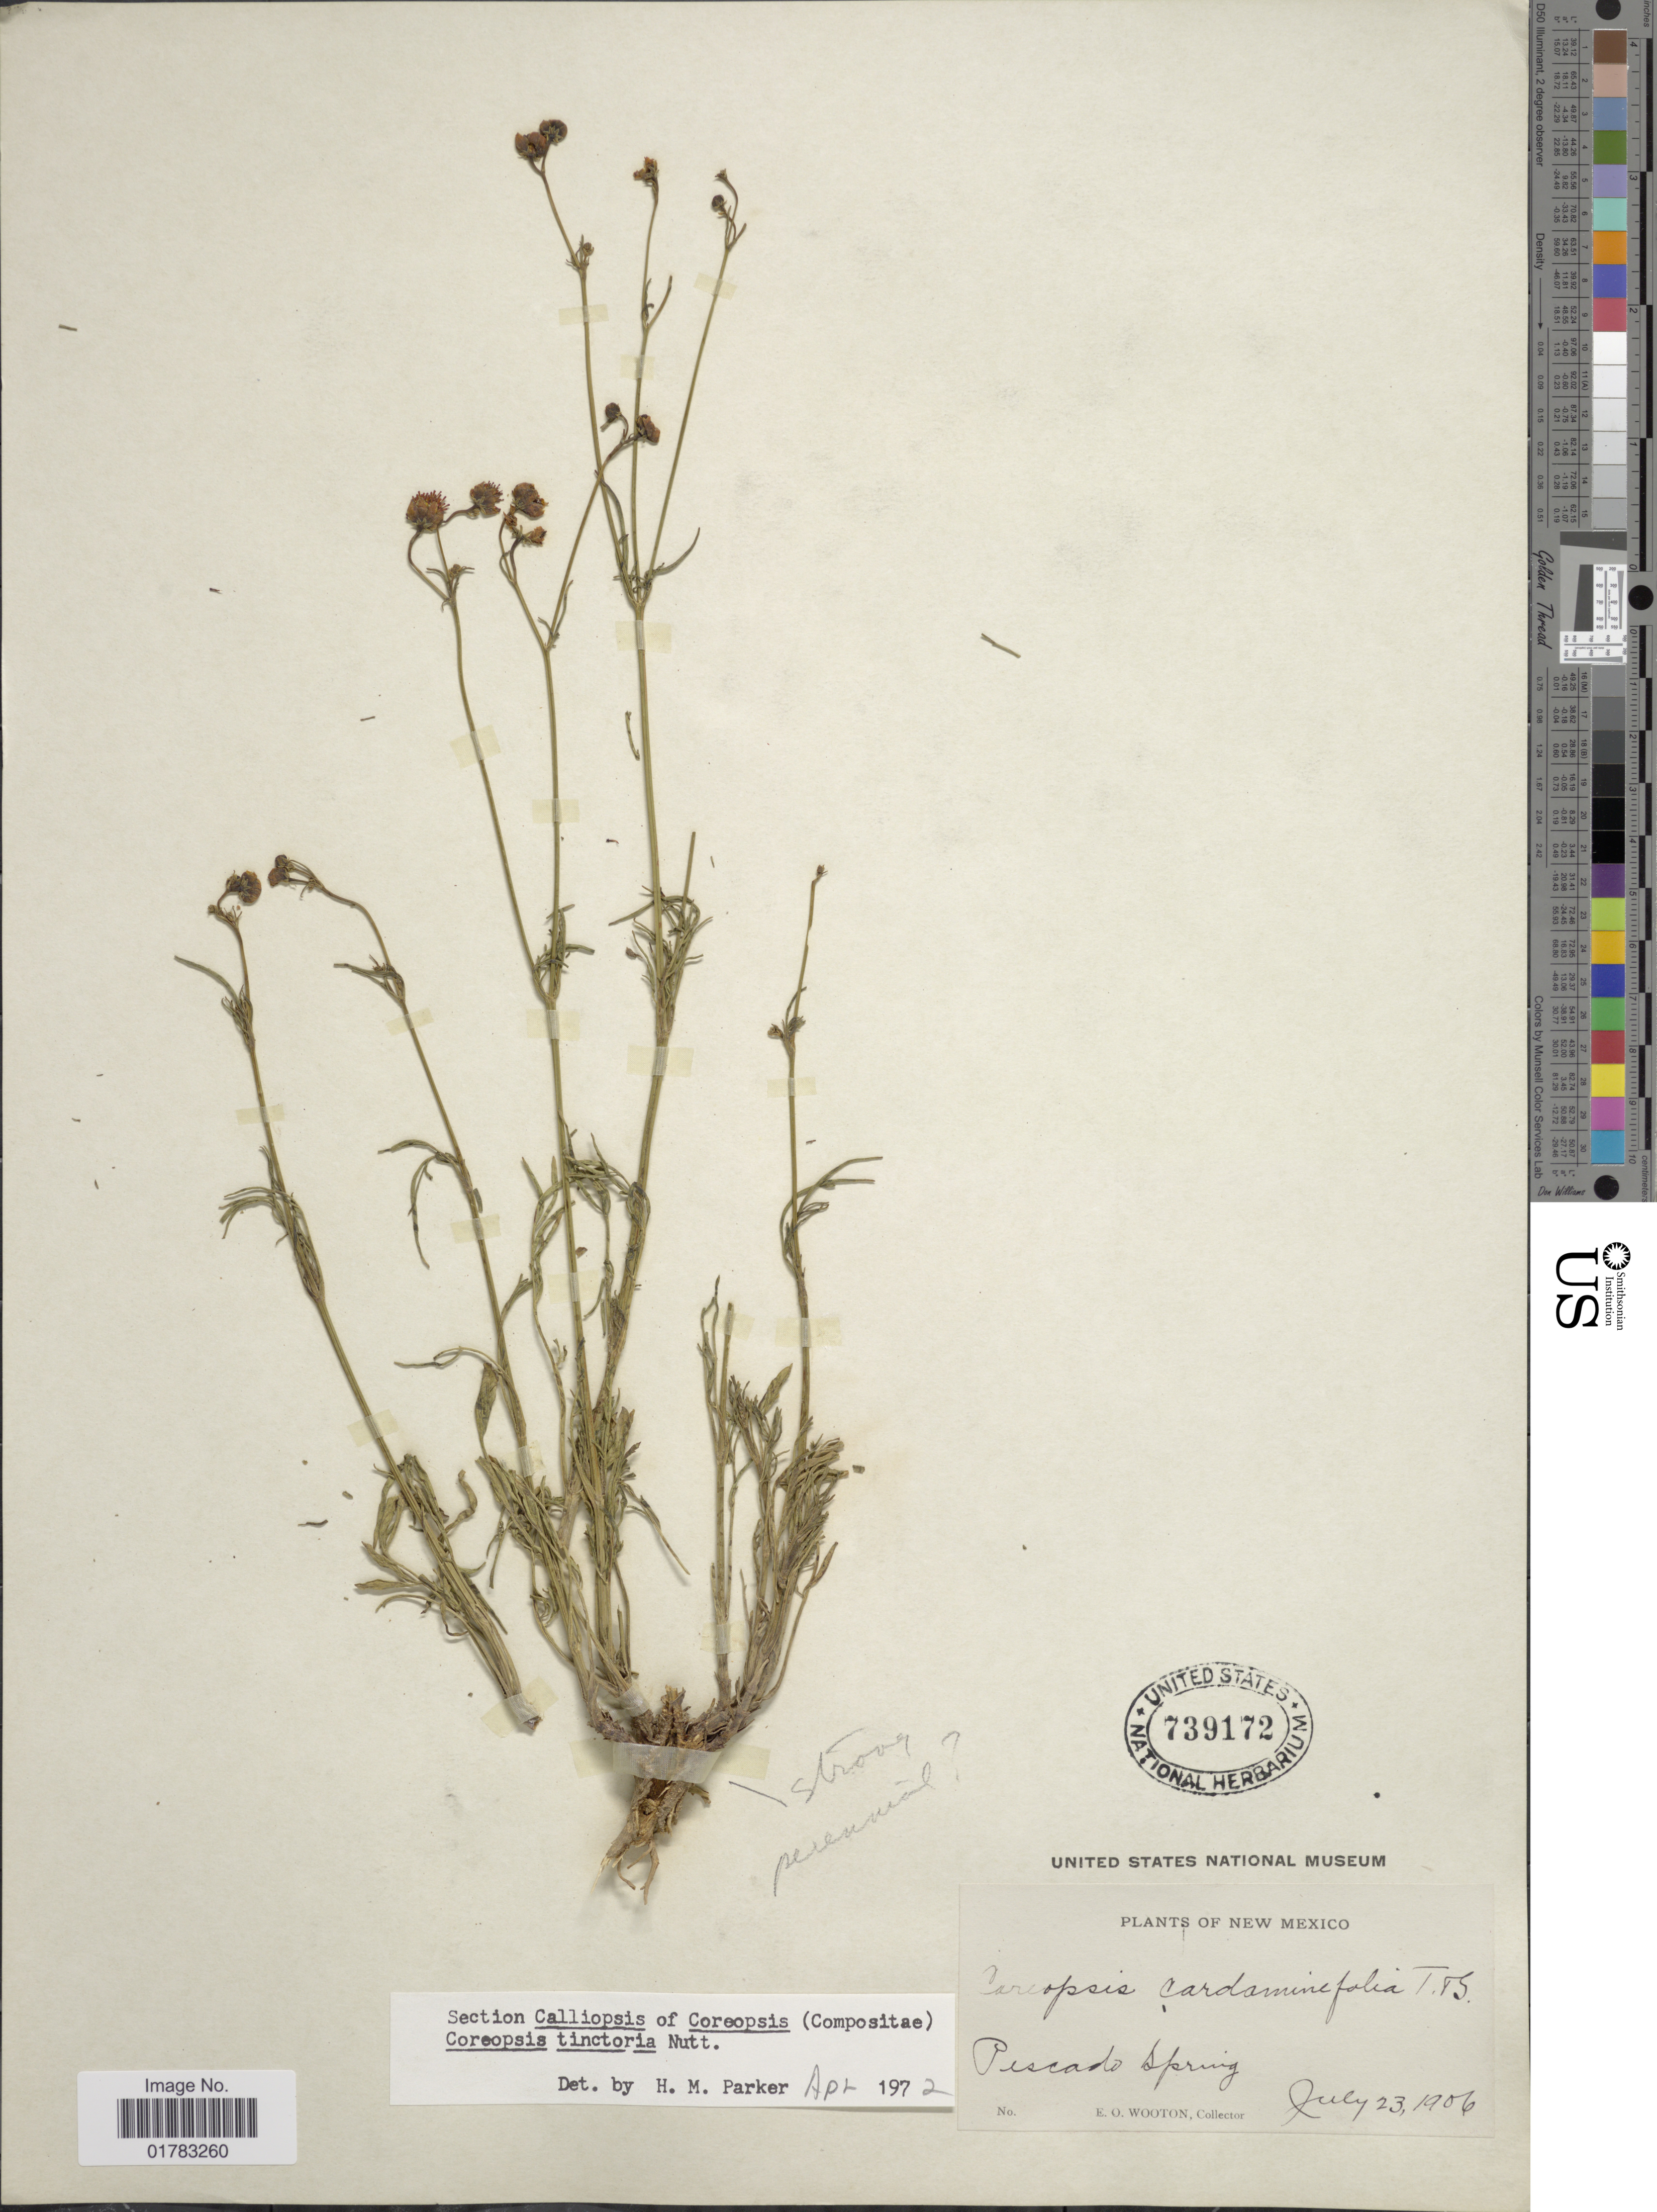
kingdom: Plantae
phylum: Tracheophyta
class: Magnoliopsida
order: Asterales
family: Asteraceae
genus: Coreopsis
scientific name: Coreopsis tinctoria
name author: Nutt.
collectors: E. O. Wooton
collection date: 1906-07-23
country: United States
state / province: New Mexico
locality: Pescado Spring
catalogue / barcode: US 739172